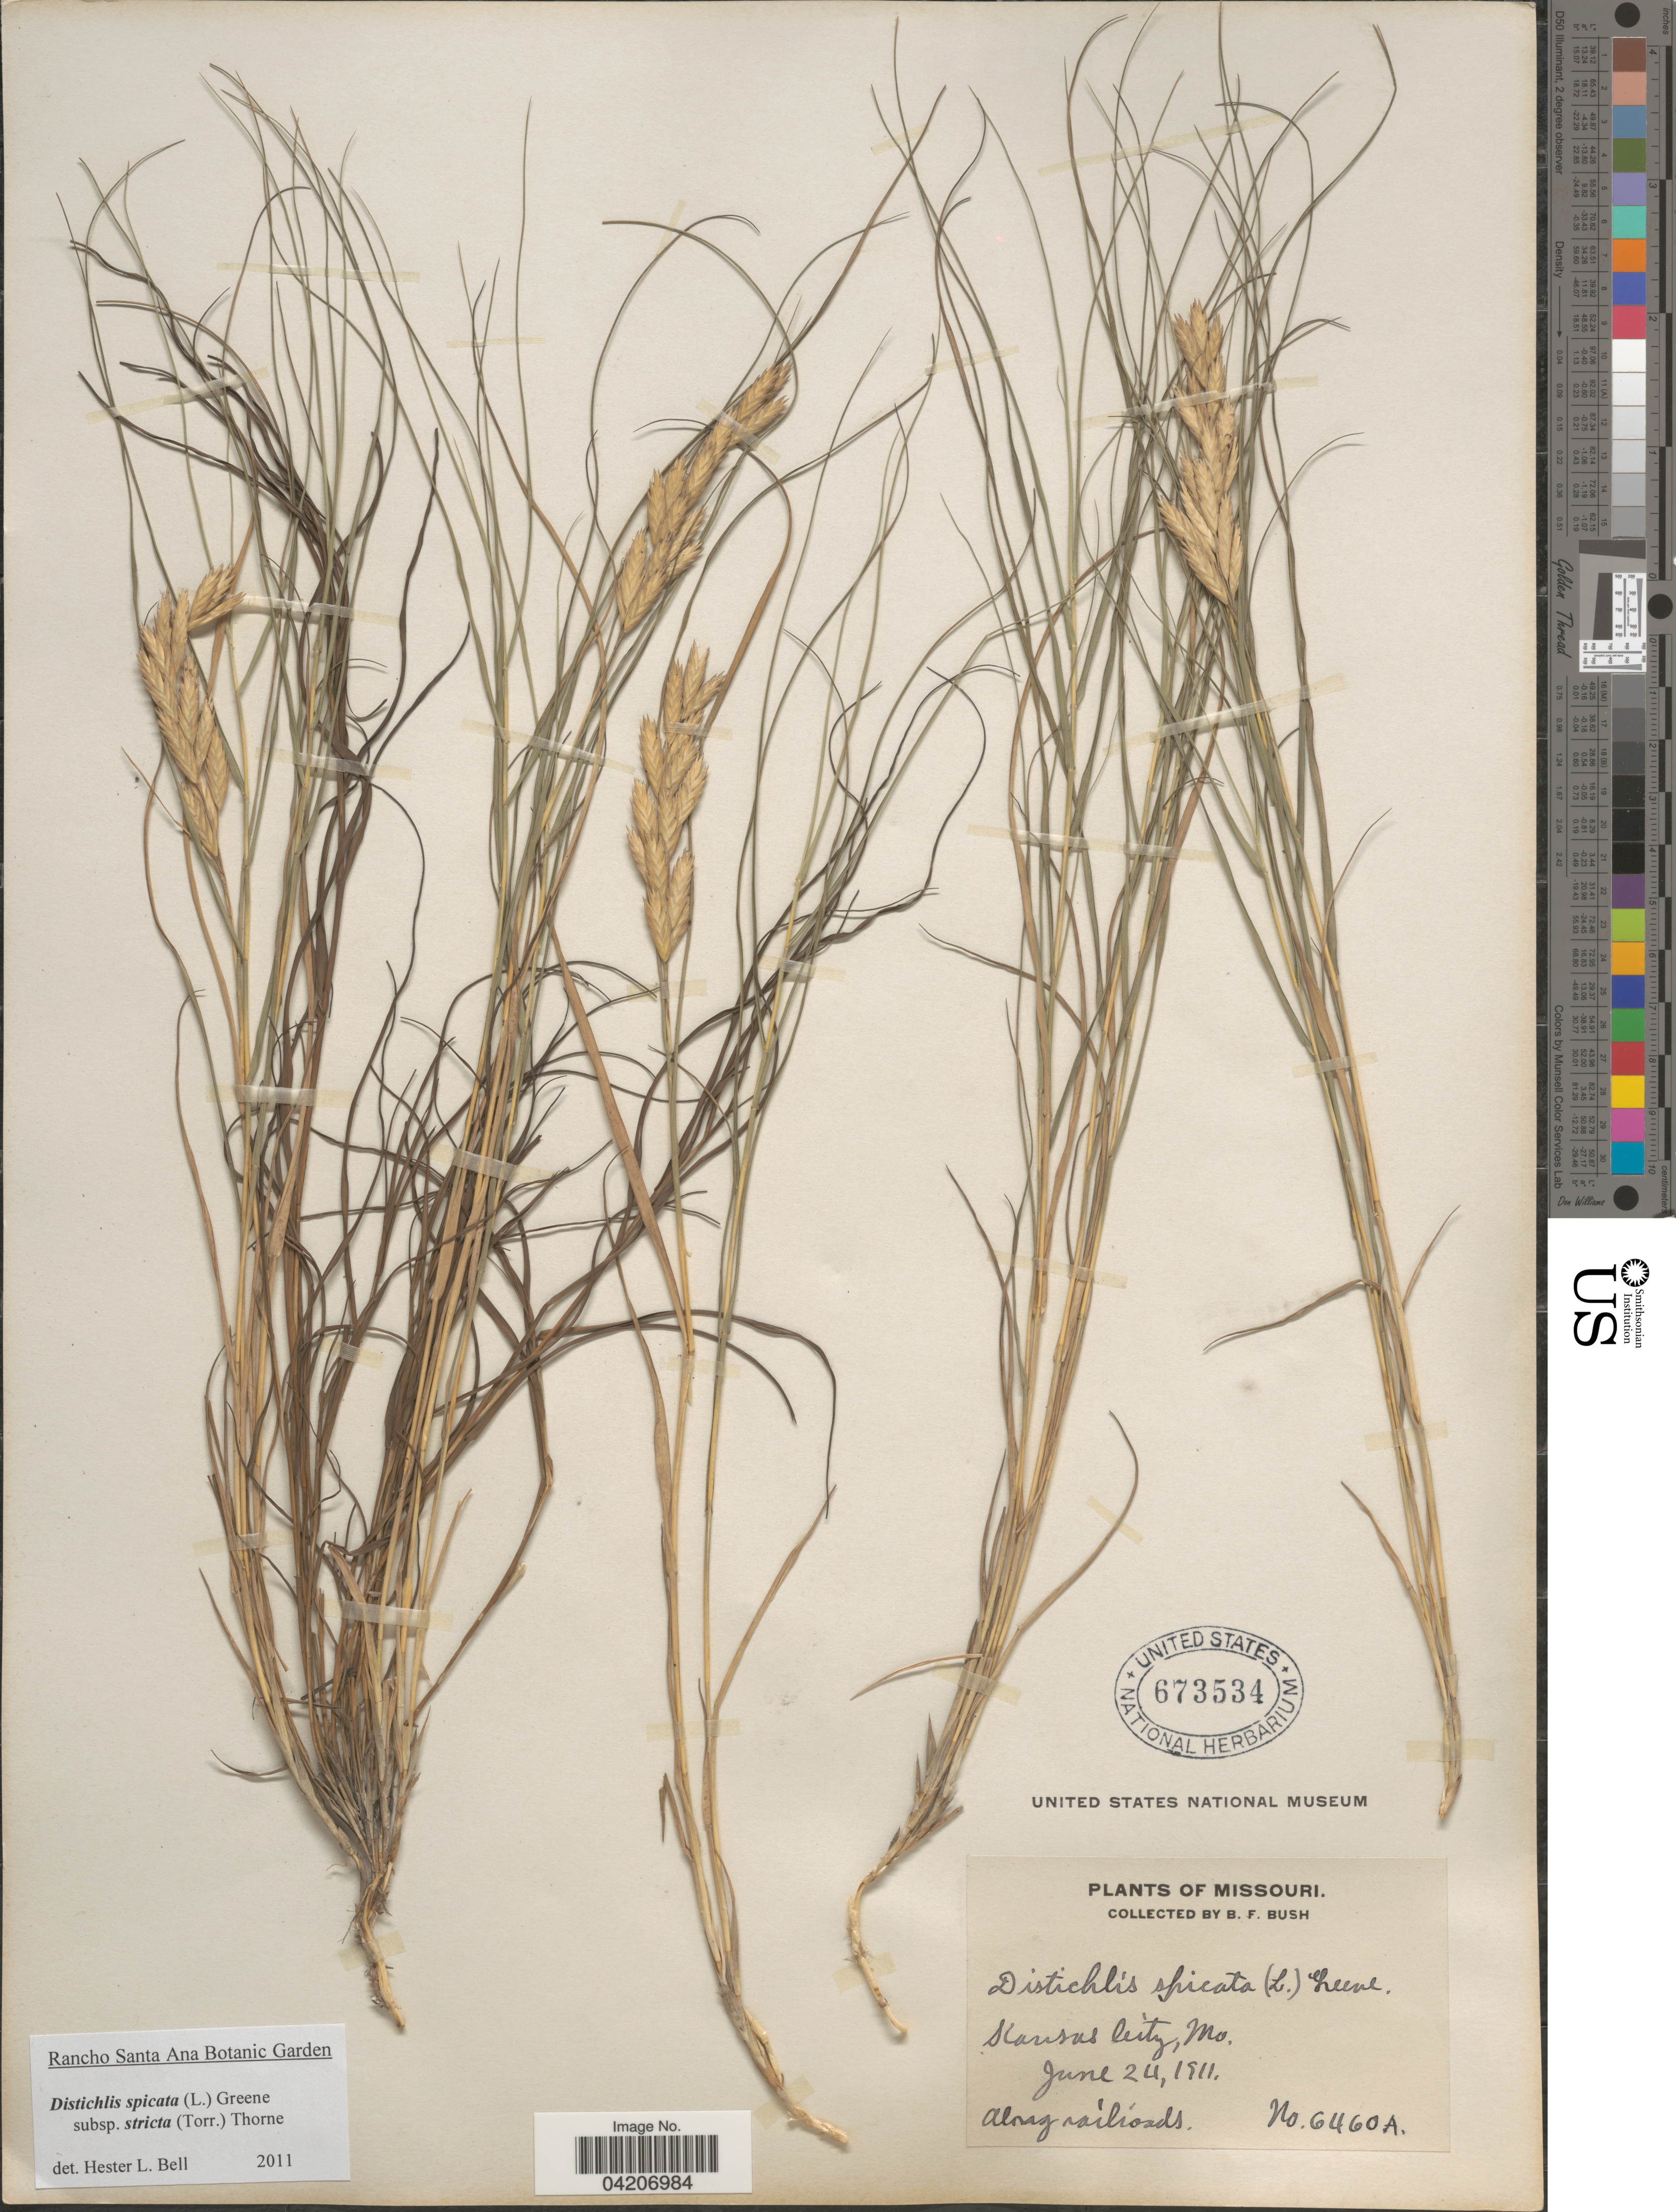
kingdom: Plantae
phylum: Tracheophyta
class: Liliopsida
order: Poales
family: Poaceae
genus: Distichlis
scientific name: Distichlis spicata subsp. stricta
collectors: B. F. Bush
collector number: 6460A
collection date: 1911-06-24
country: United States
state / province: Missouri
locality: Kansas City.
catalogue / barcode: US 673534